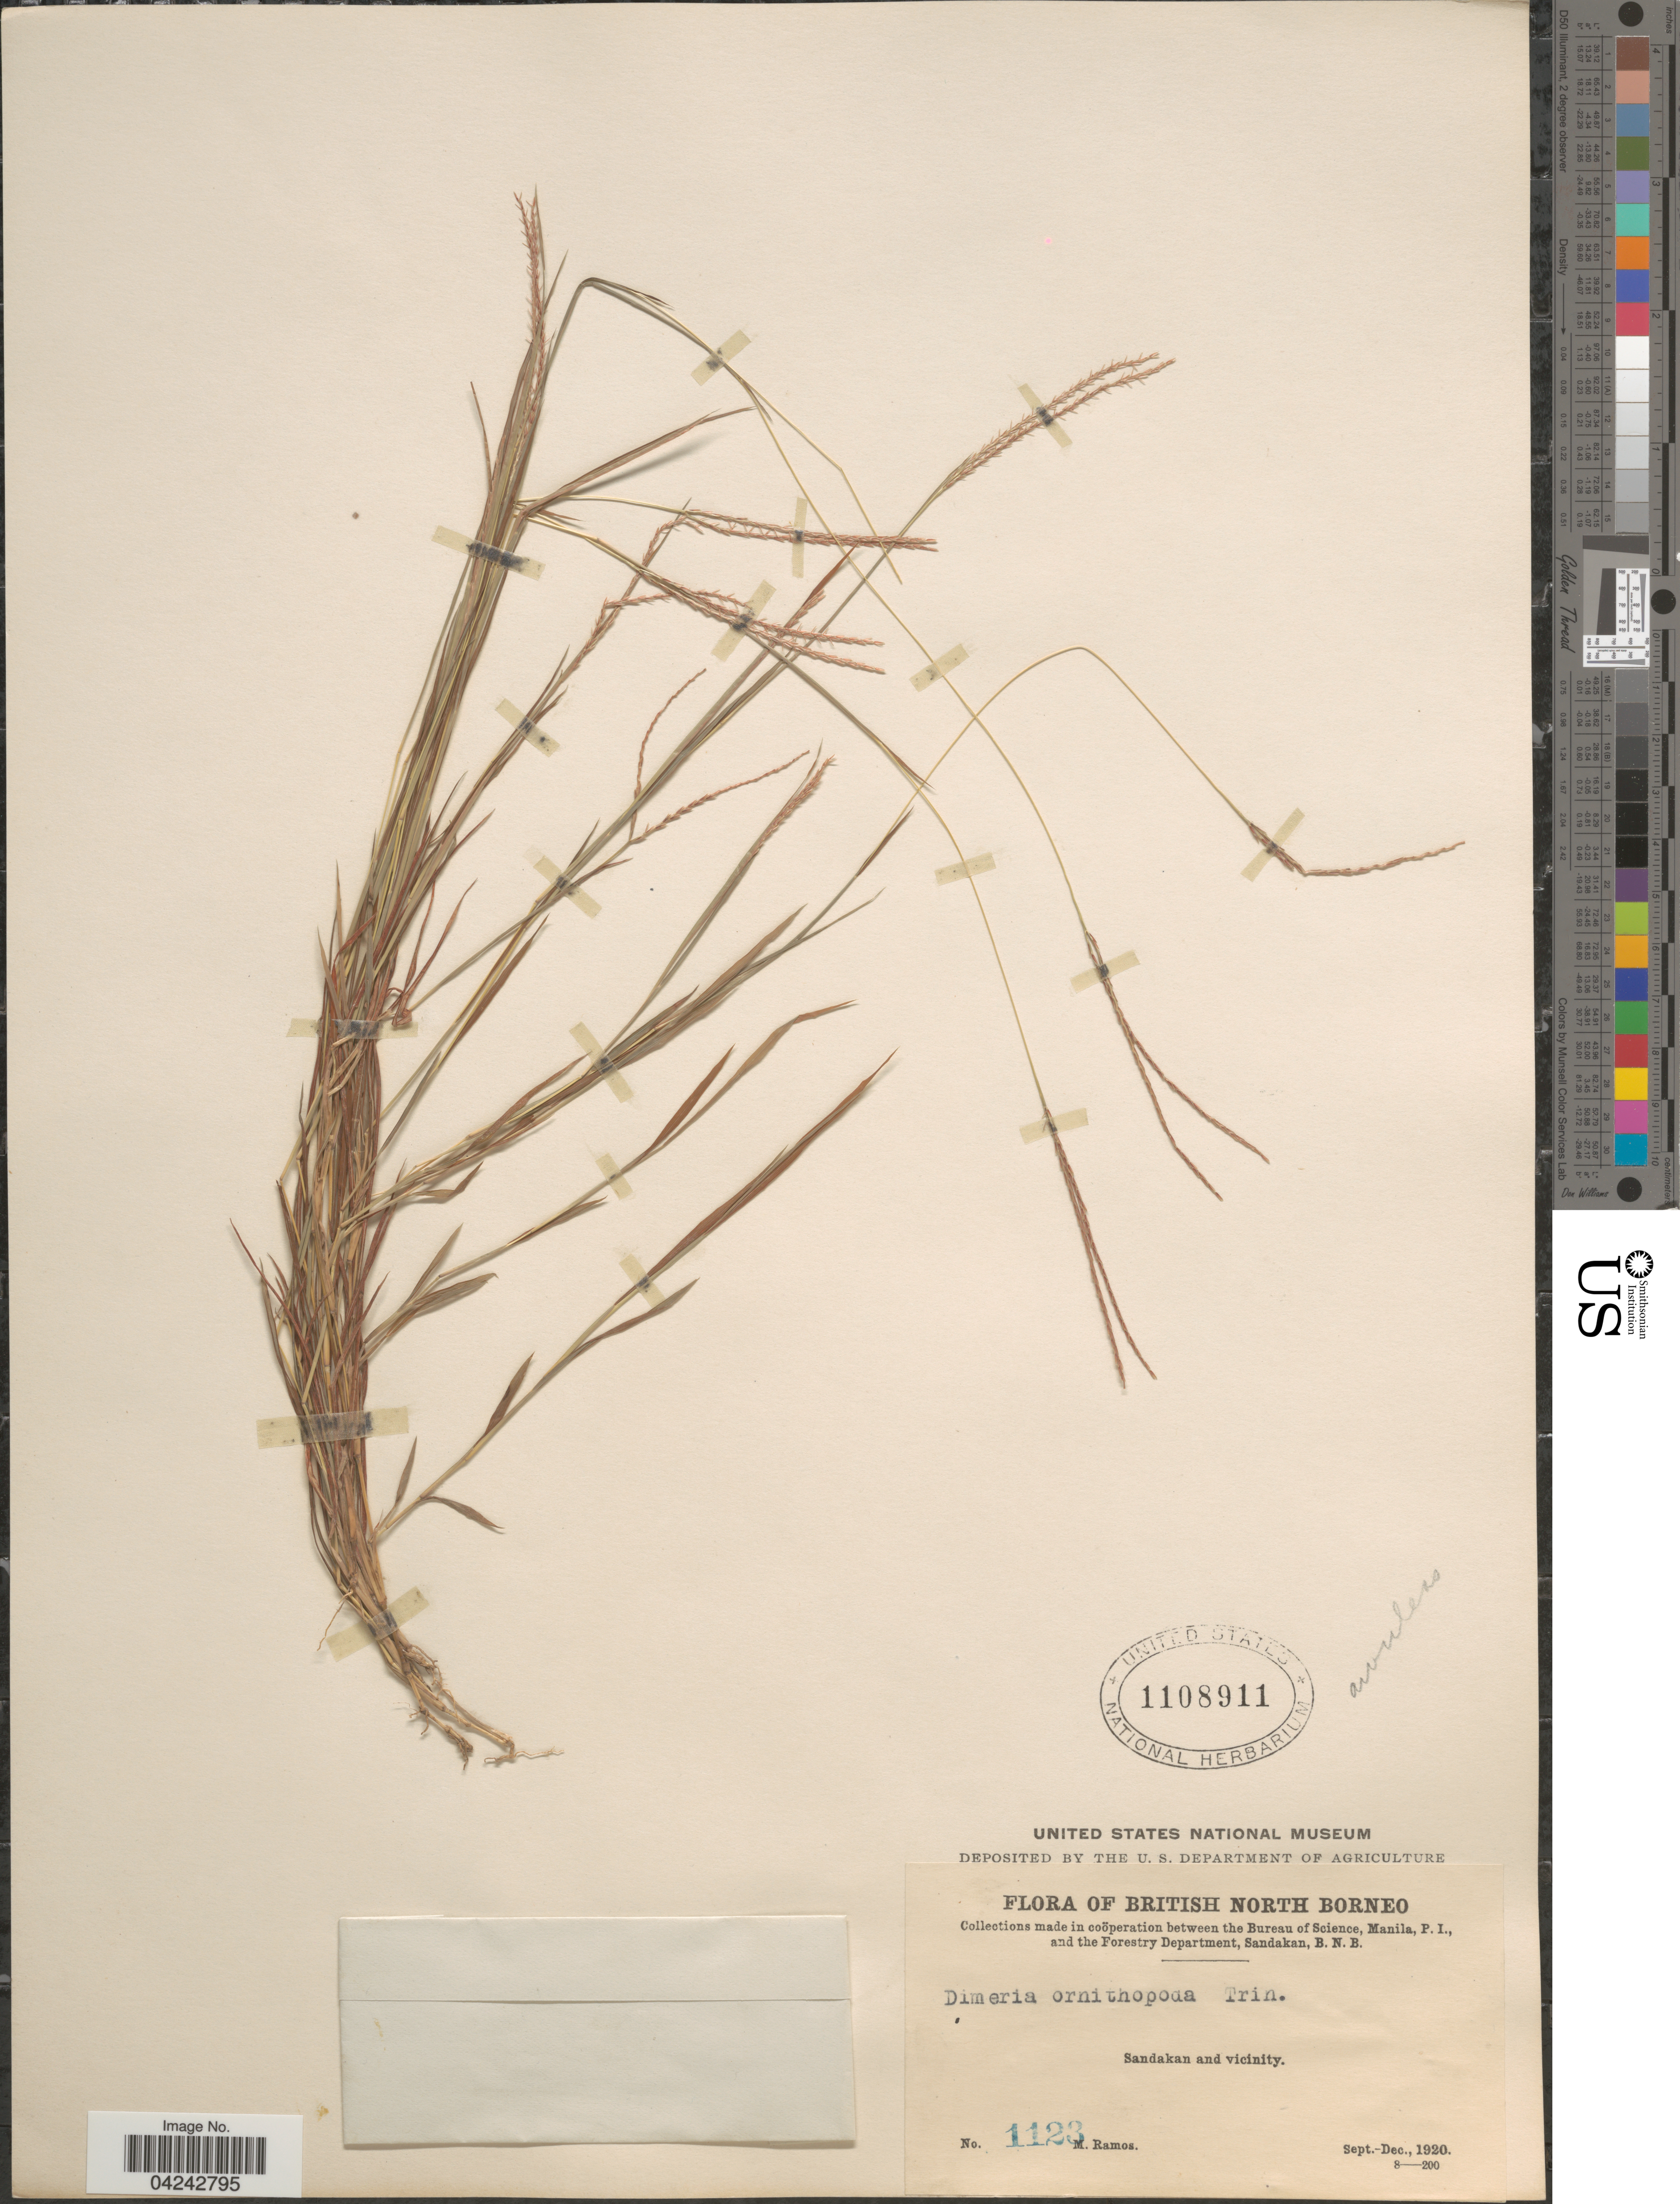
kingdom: Plantae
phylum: Tracheophyta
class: Liliopsida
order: Poales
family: Poaceae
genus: Dimeria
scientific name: Dimeria ornithopoda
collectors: M. Ramos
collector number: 1123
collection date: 1920-09/1920-12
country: Malaysia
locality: British North Borneo. Sandakan and vicinity.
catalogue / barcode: US 1108911